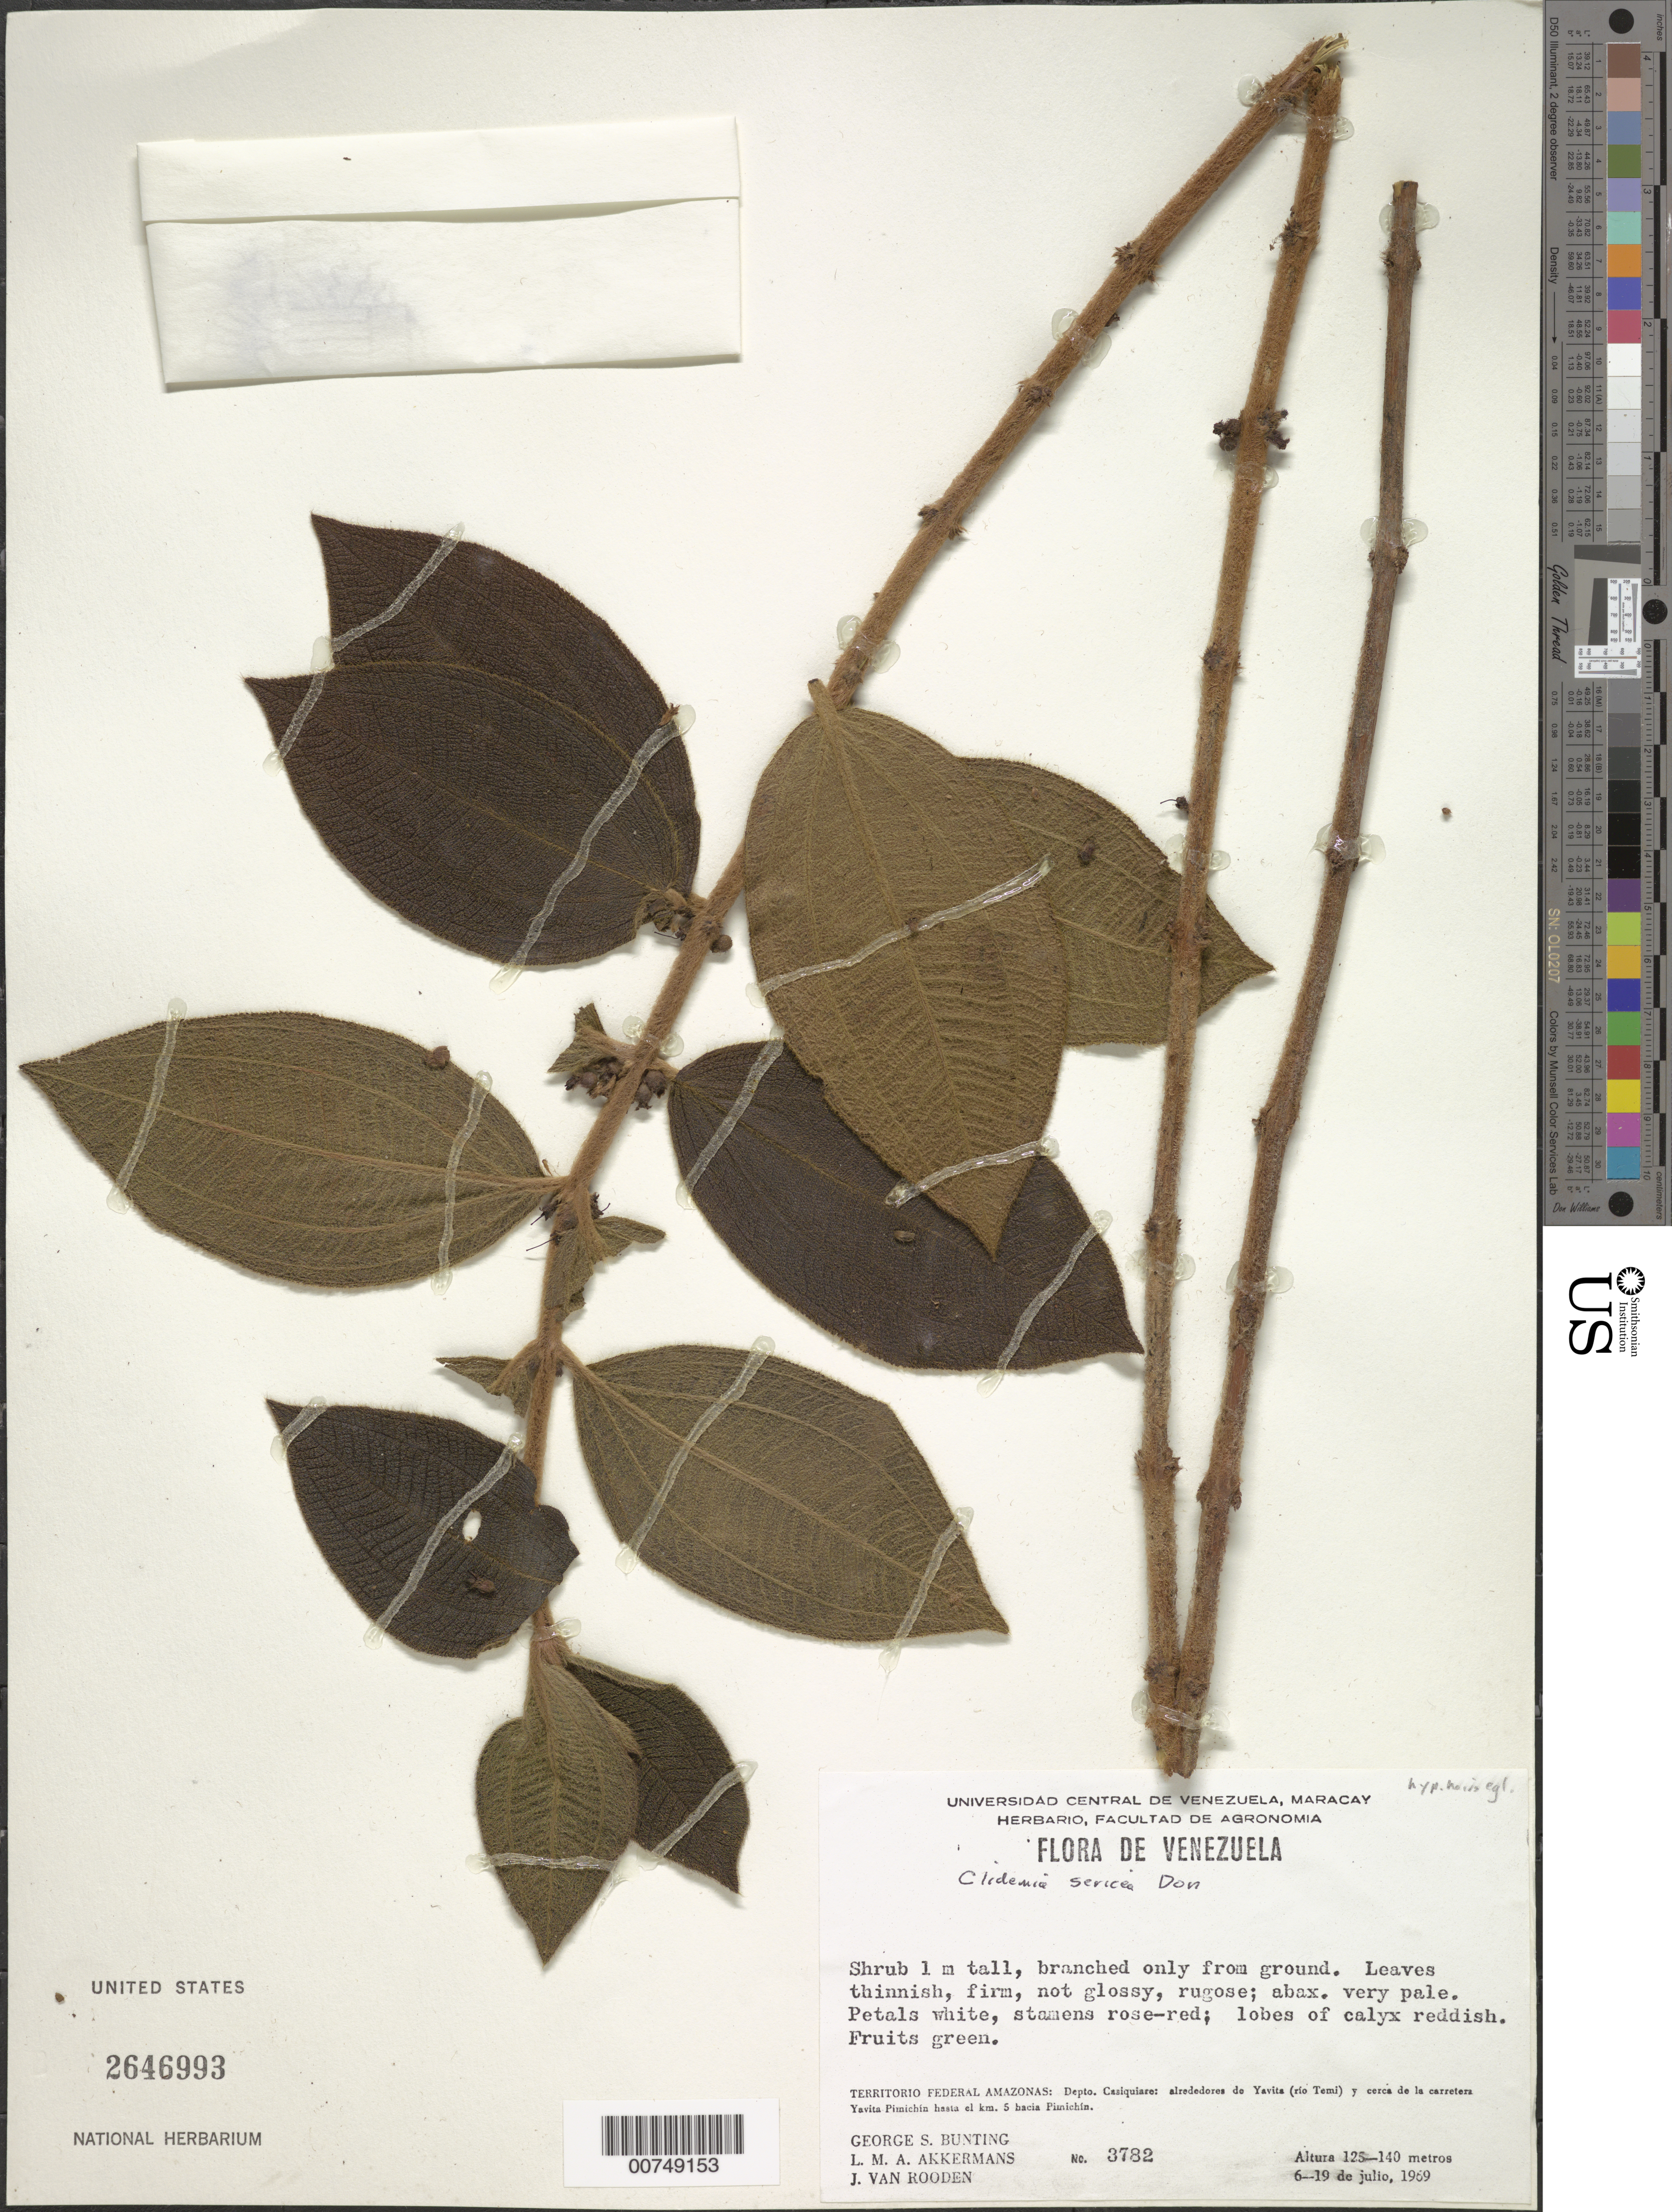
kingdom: Plantae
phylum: Tracheophyta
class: Magnoliopsida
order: Myrtales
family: Melastomataceae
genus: Clidemia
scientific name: Clidemia sericea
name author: D. Don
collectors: G. S. Bunting, L. M. Akkermans & J. Van Rooden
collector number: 3782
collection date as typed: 6-Jul-69 to 19-Jul-69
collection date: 1969-07-06/1969-07-19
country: Venezuela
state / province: Amazonas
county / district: Maroa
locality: Yavita (Río Temi), y cerca de la carretera Yavita Pimichin hasta el km 5 hacia Pimichin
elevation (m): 125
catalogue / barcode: US 2646993